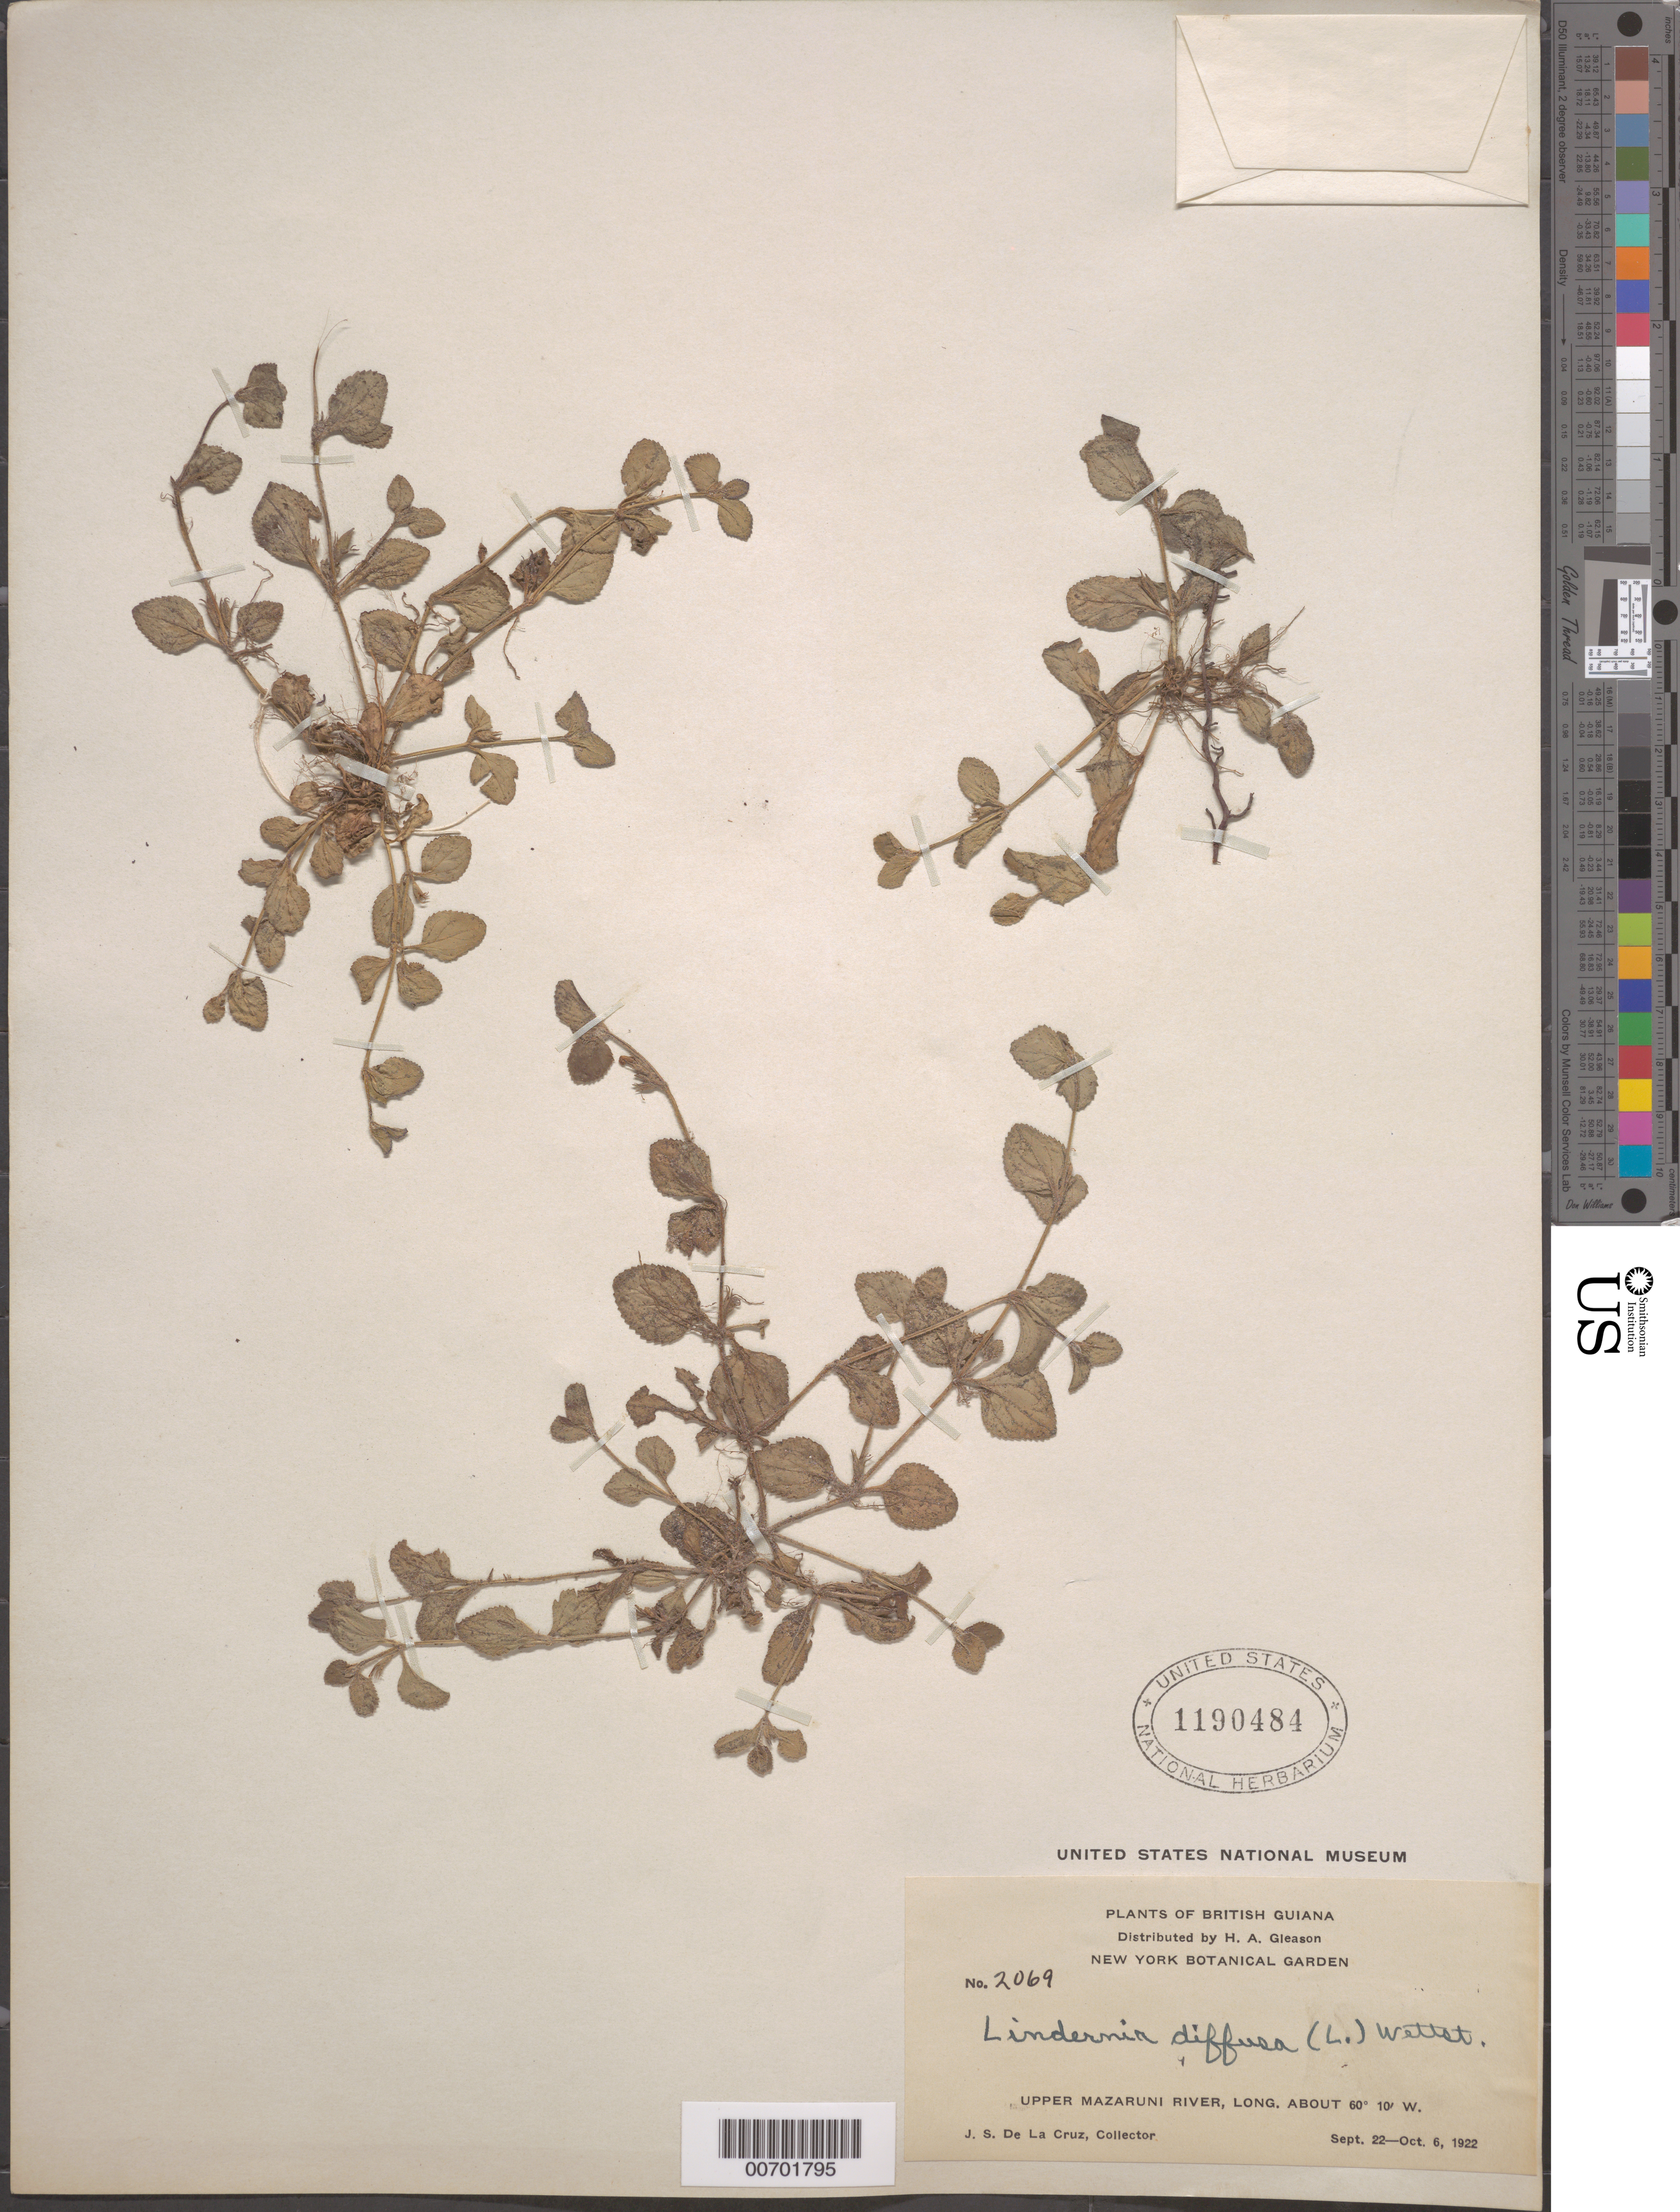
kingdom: Plantae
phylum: Tracheophyta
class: Magnoliopsida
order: Lamiales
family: Linderniaceae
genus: Lindernia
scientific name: Lindernia diffusa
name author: (L.) Wettst.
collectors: J. S. de la Cruz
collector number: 2069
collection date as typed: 22-Sep-22 to 6-Oct-22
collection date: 1922-09-22/1922-10-06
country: Guyana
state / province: Cuyuni-Mazaruni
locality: Upper Mazaruni R.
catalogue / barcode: US 1190484